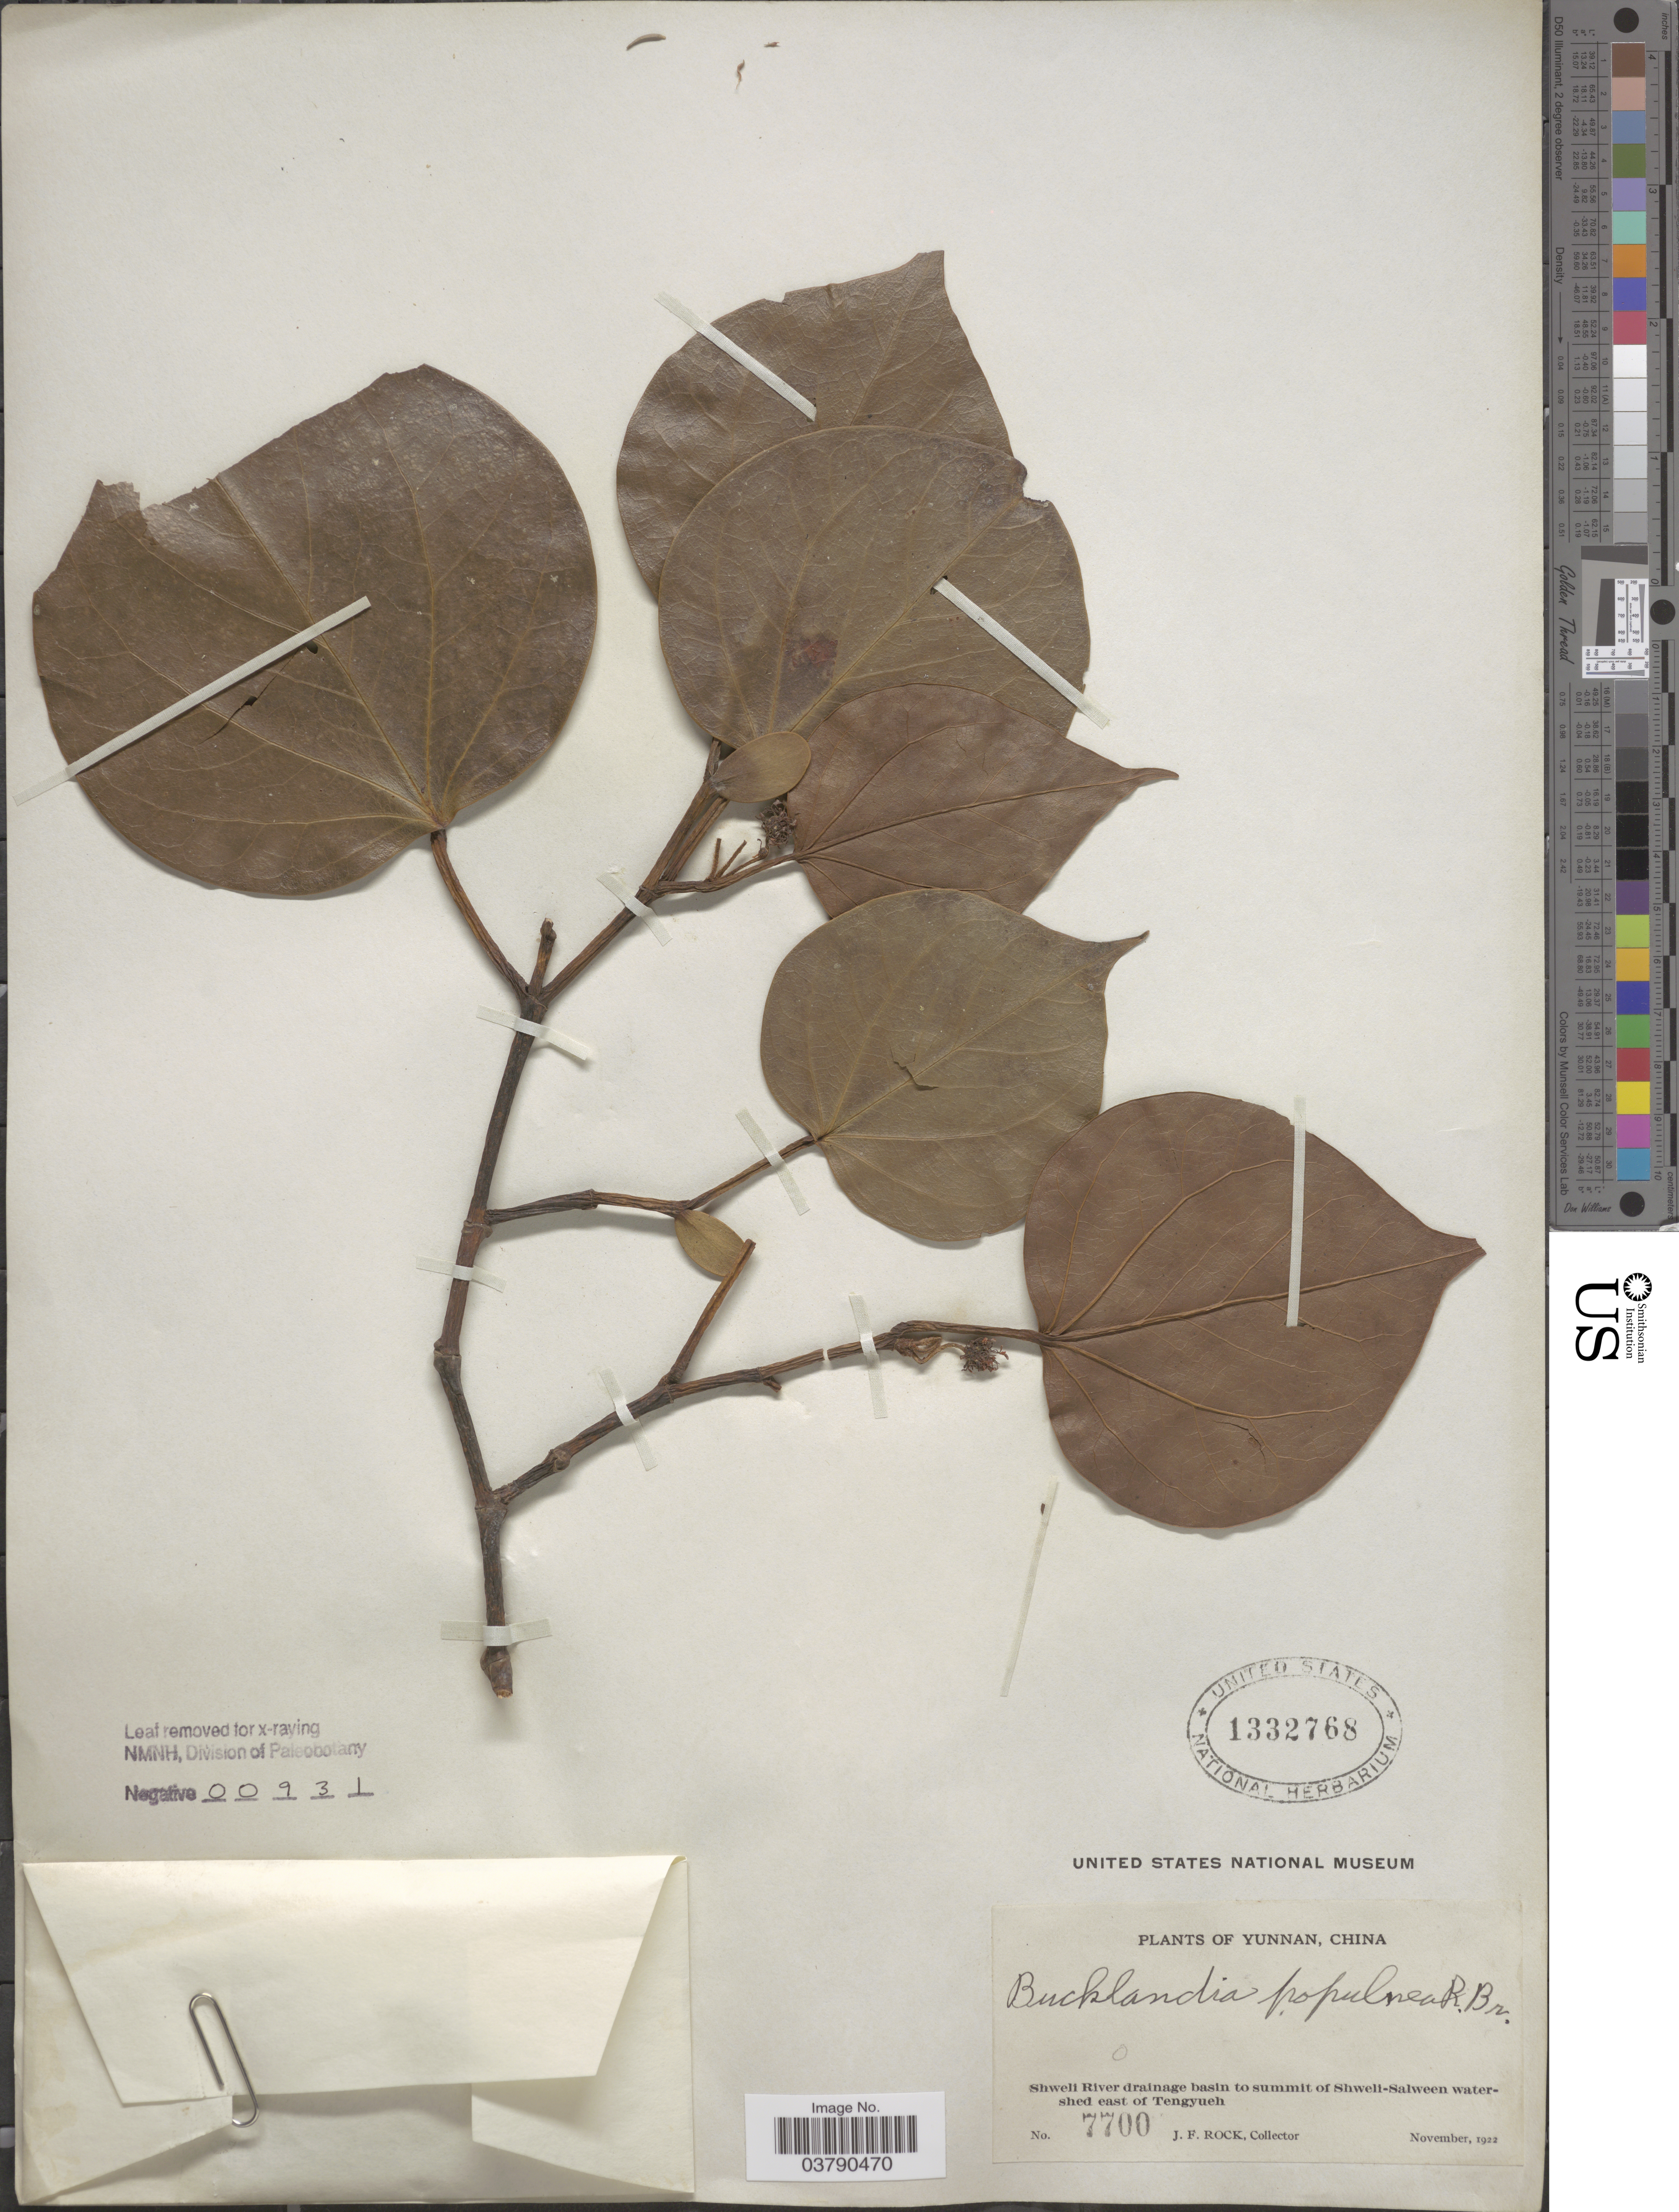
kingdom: Plantae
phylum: Tracheophyta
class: Magnoliopsida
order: Saxifragales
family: Hamamelidaceae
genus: Exbucklandia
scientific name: Exbucklandia populnea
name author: (R. Br. ex Griff.) R.W. Br.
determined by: Strong, Mark T., (BOT), Smithsonian Institution - National Museum of Natural History (UNITED STATES)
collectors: J. Rock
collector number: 7700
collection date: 1922-11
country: China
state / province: Yunnan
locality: Shweli river drainage basin to summit of Shweli-Salween watershed east of Tengyueh.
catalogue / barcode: US 1332768